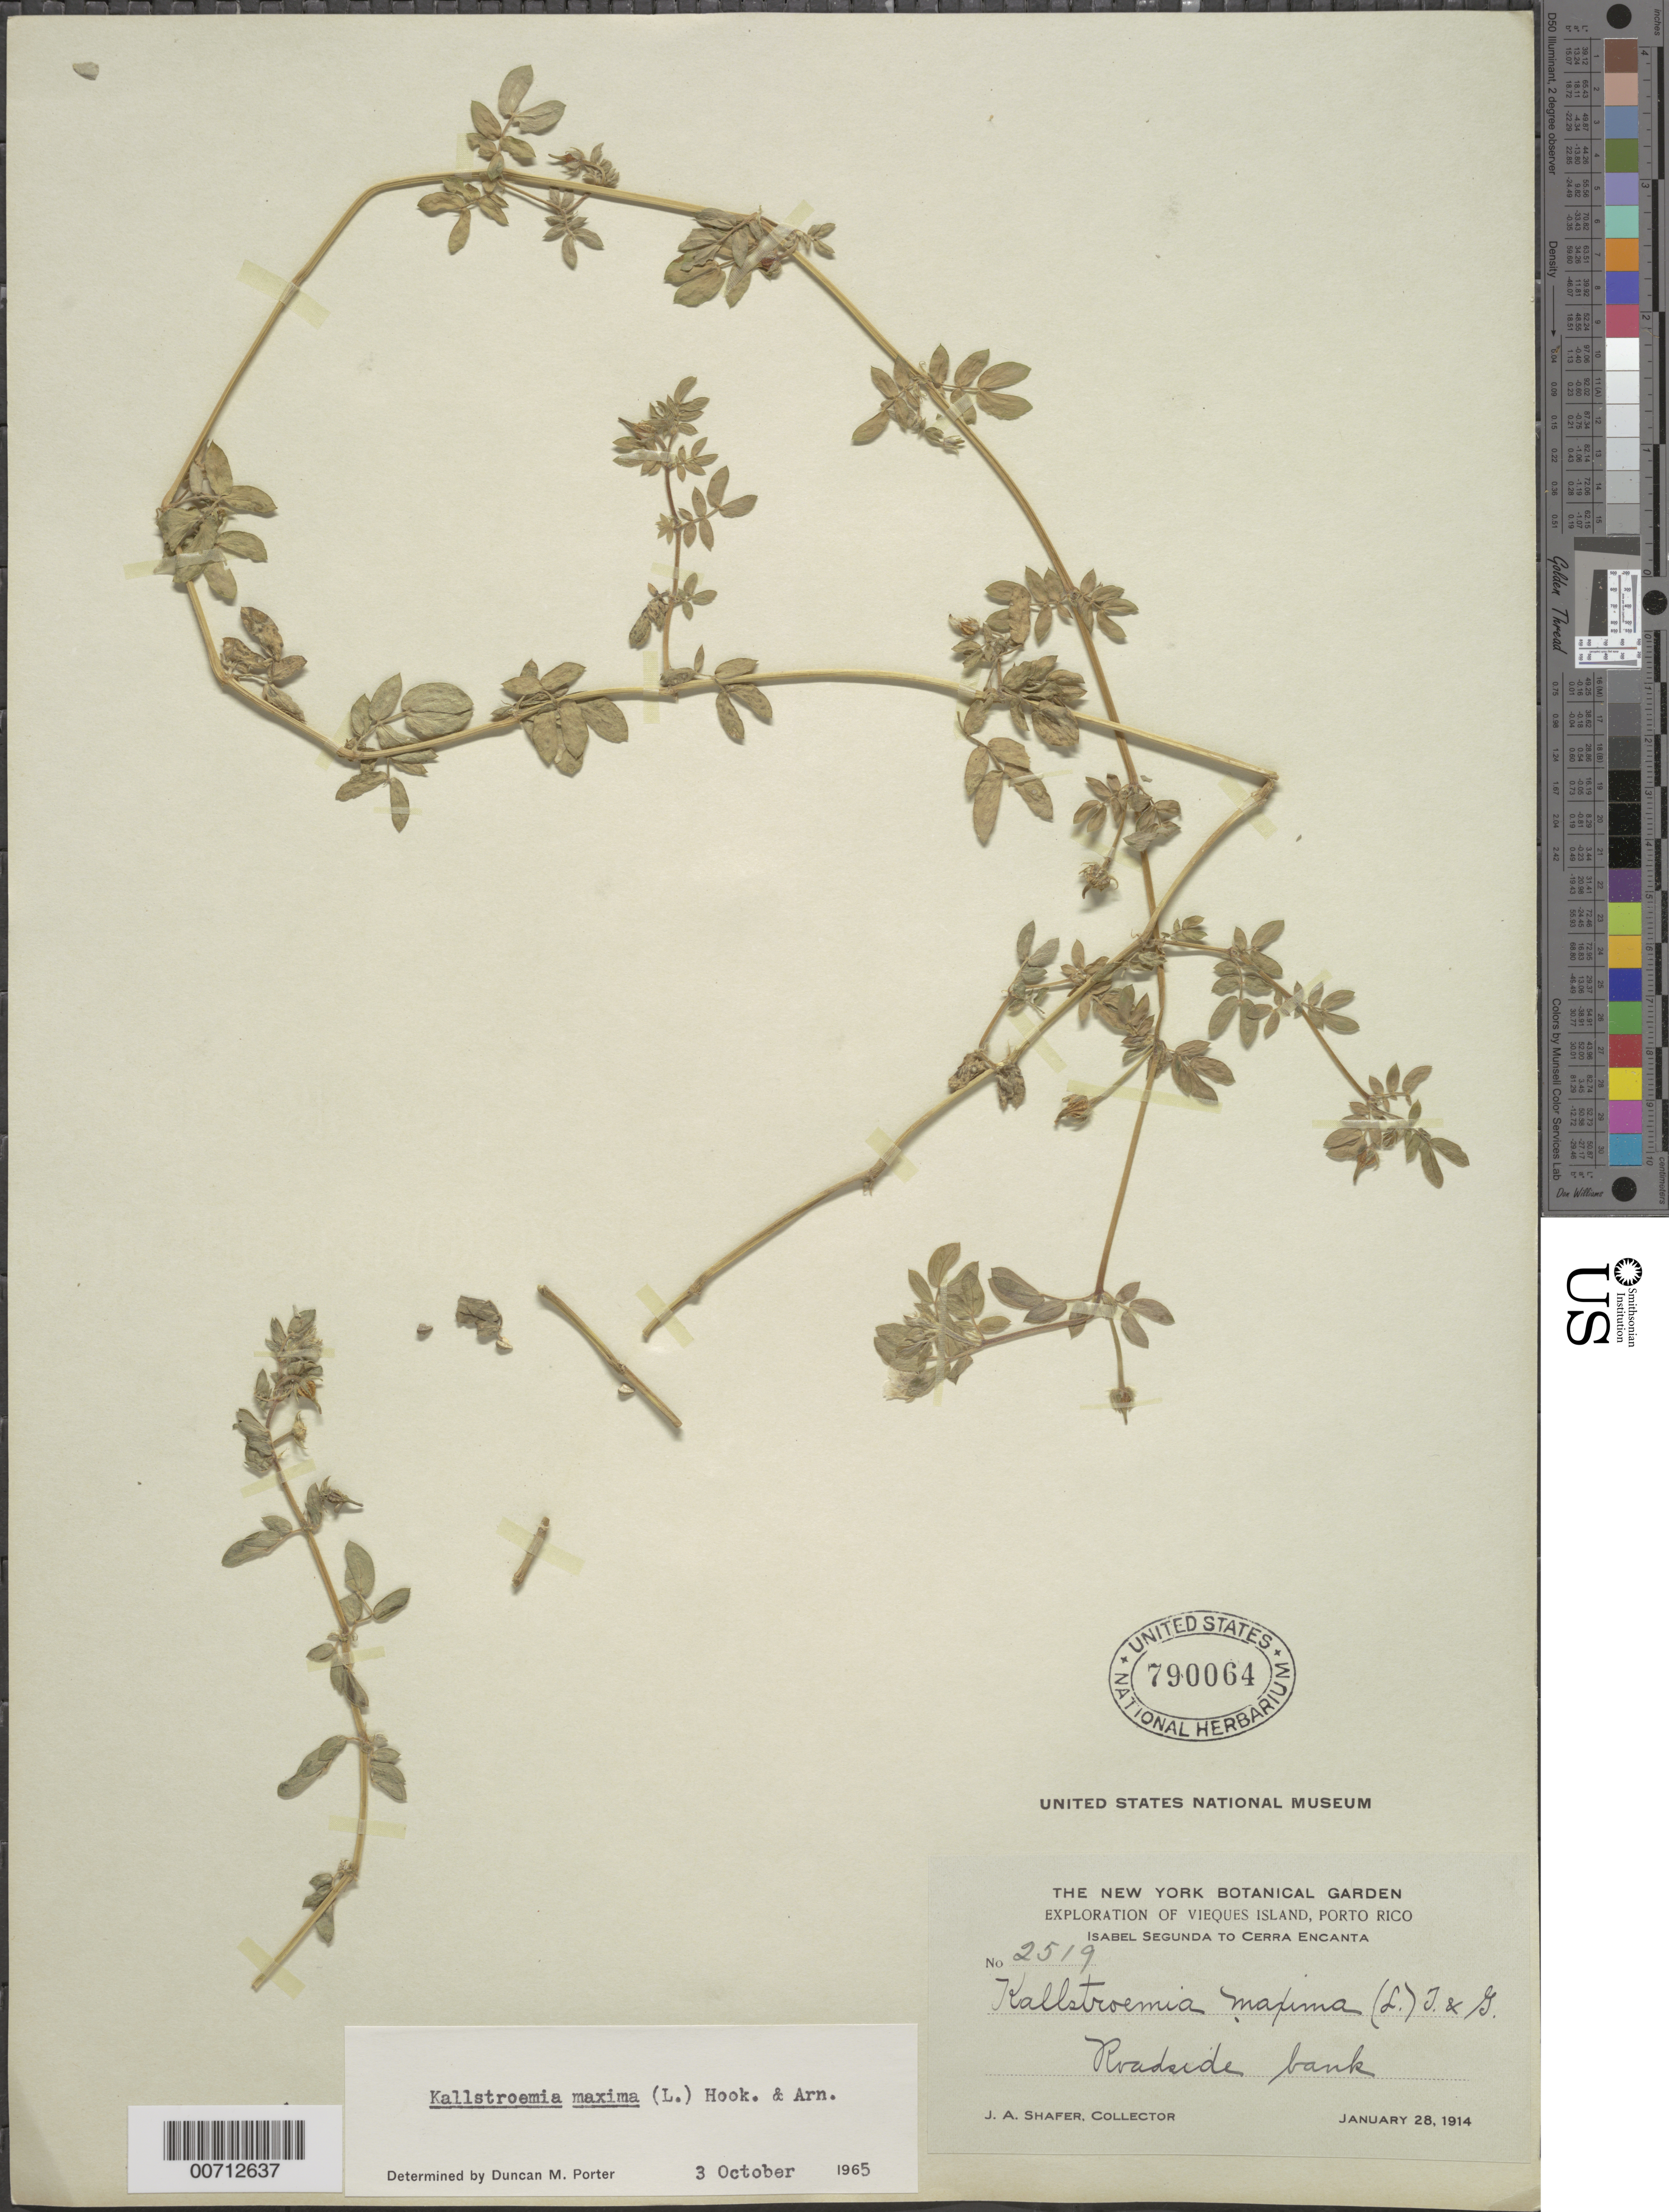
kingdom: Plantae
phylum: Tracheophyta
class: Magnoliopsida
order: Zygophyllales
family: Zygophyllaceae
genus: Kallstroemia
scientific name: Kallstroemia maxima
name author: (L.) Hook. & Arn.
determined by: Porter, D. M.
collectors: J. A. Shafer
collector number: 2519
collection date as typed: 28 Jan 1914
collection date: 1914-01-28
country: Puerto Rico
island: Vieques Island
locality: Isabel Segunda to Cerra Encanta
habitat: Roadside bank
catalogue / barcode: US 790064